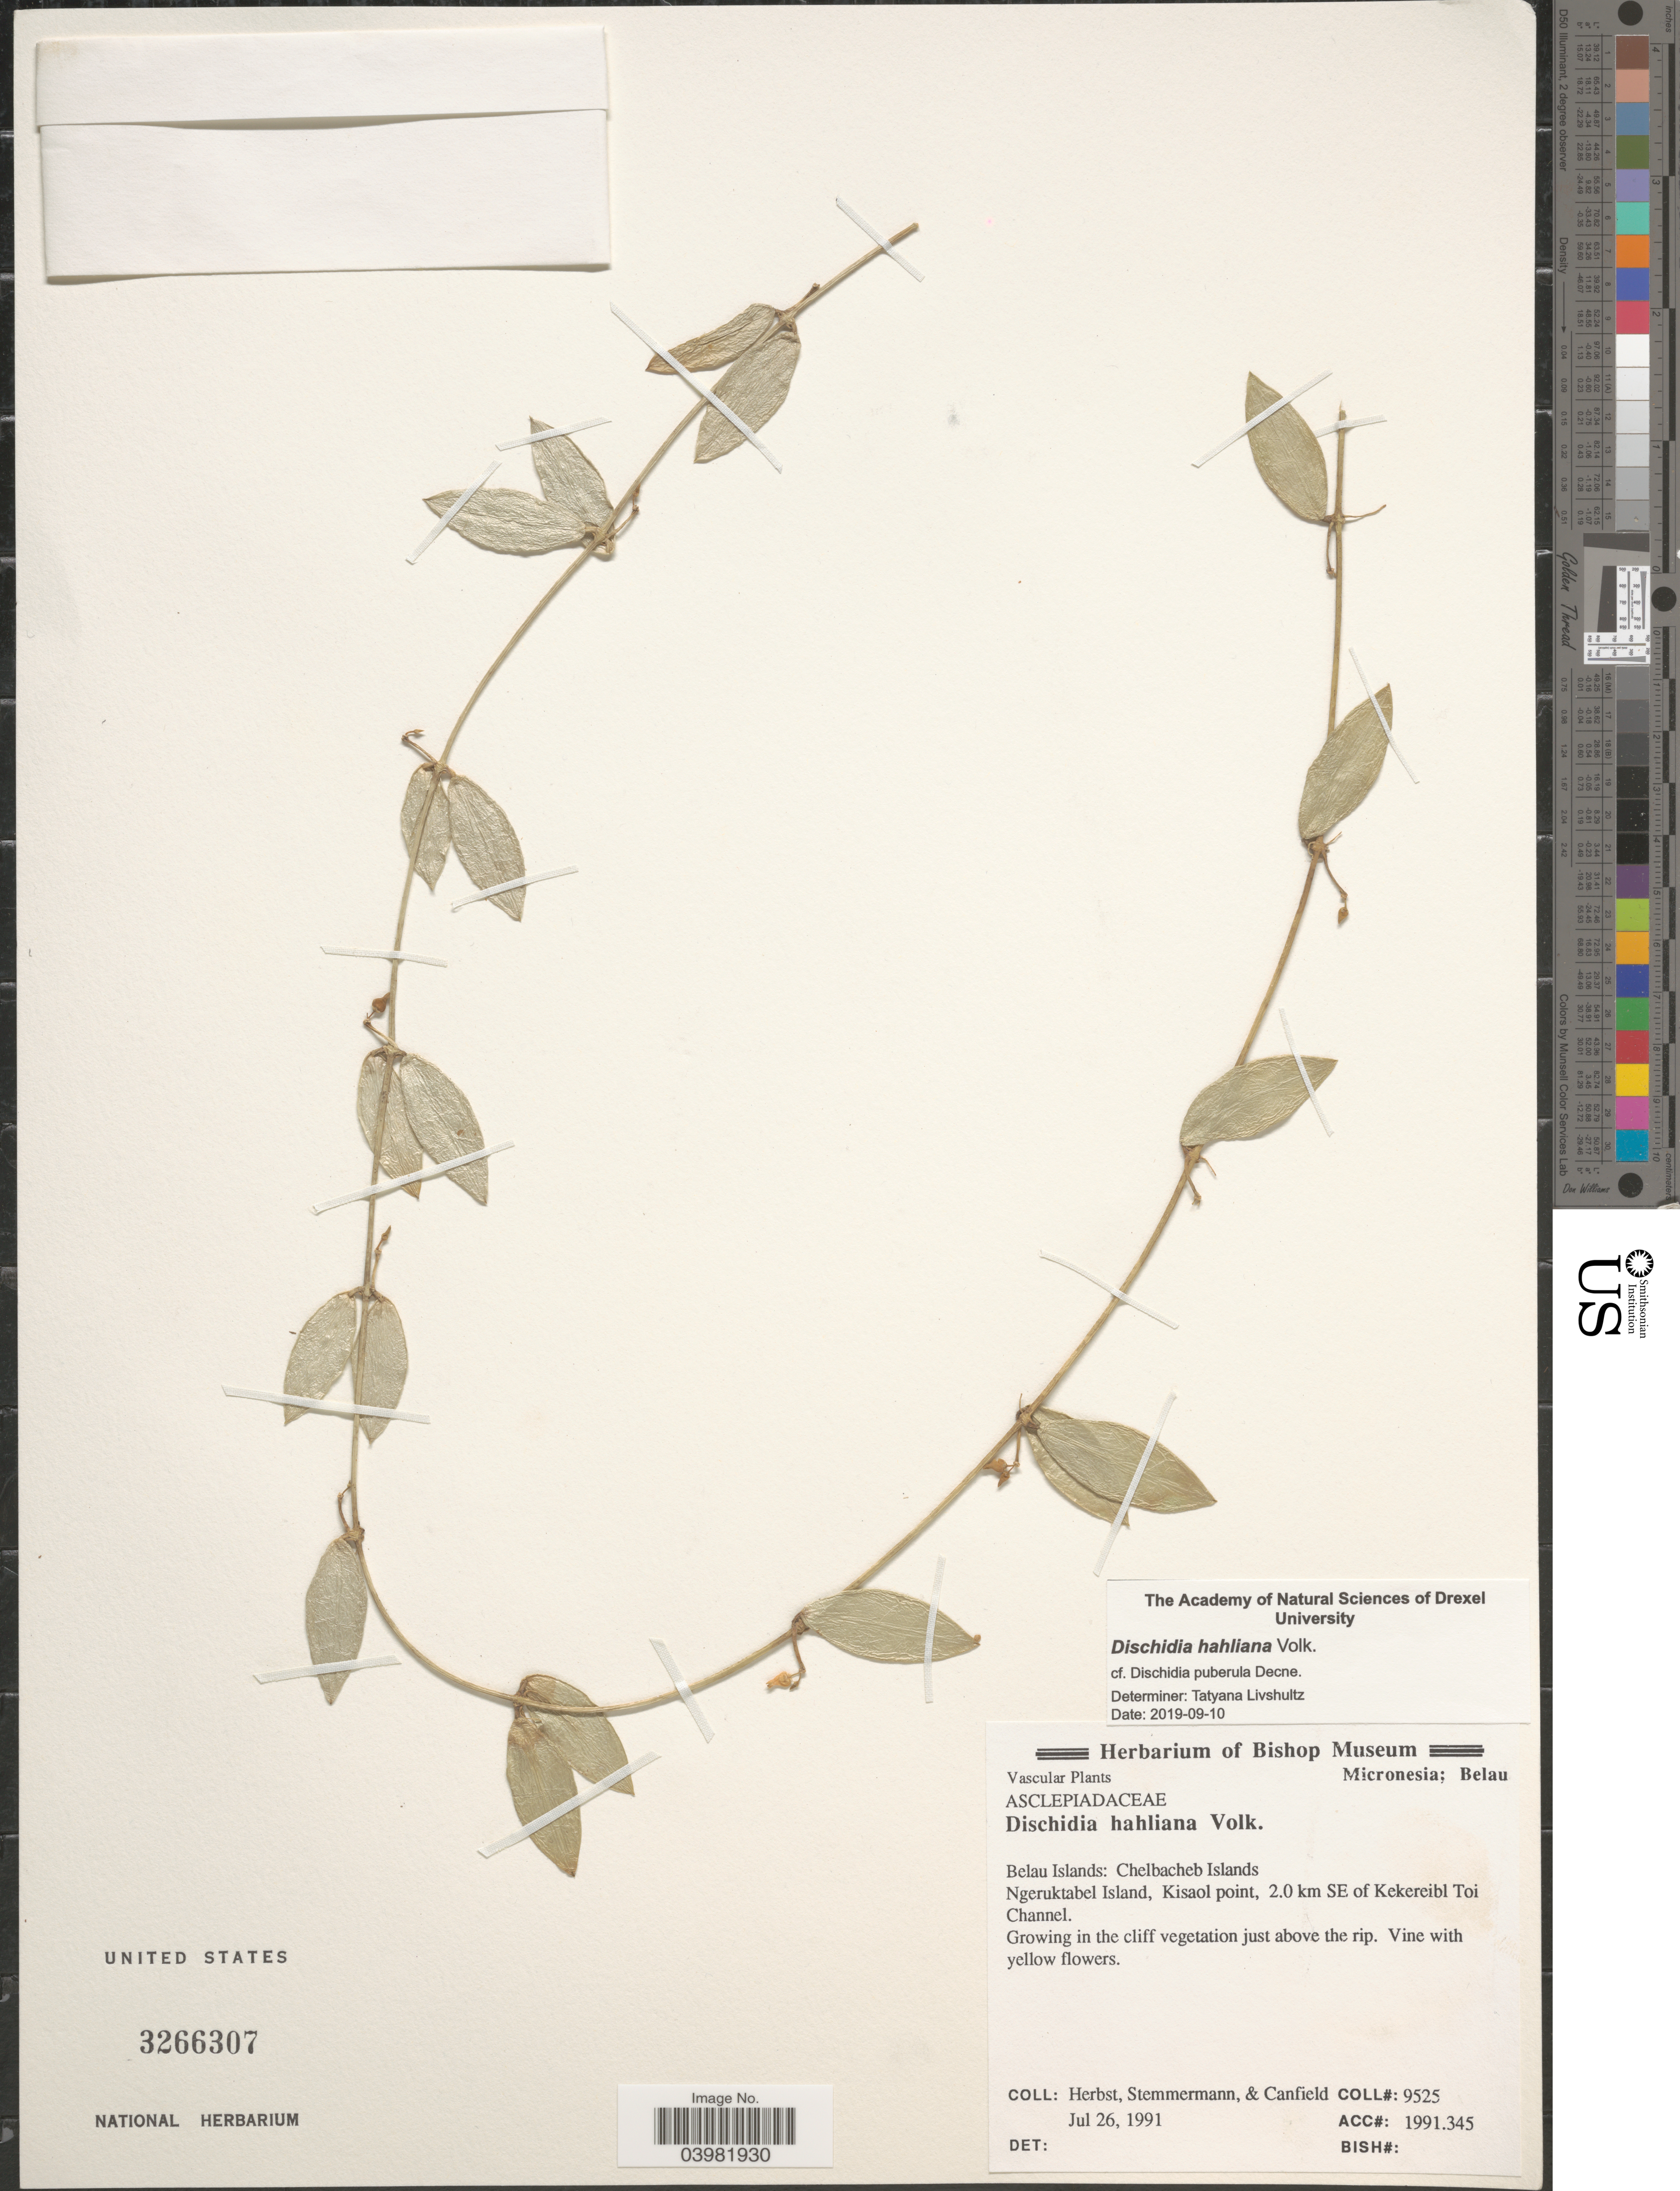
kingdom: Plantae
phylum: Tracheophyta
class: Magnoliopsida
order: Gentianales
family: Apocynaceae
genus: Dischidia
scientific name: Dischidia hahliana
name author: Volkens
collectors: -. Herbst, -. Stemmermann & -. Canfield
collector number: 9525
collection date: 1991-07-26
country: Palau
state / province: Koror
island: Ngeruktabel [Urukthapel]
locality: Belau Islands: Chelbacheb Islands. Ngeruktabel Island, Kisaol point, 2.0 km SE of Kekereibl Toi Channel.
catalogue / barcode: US 3266307